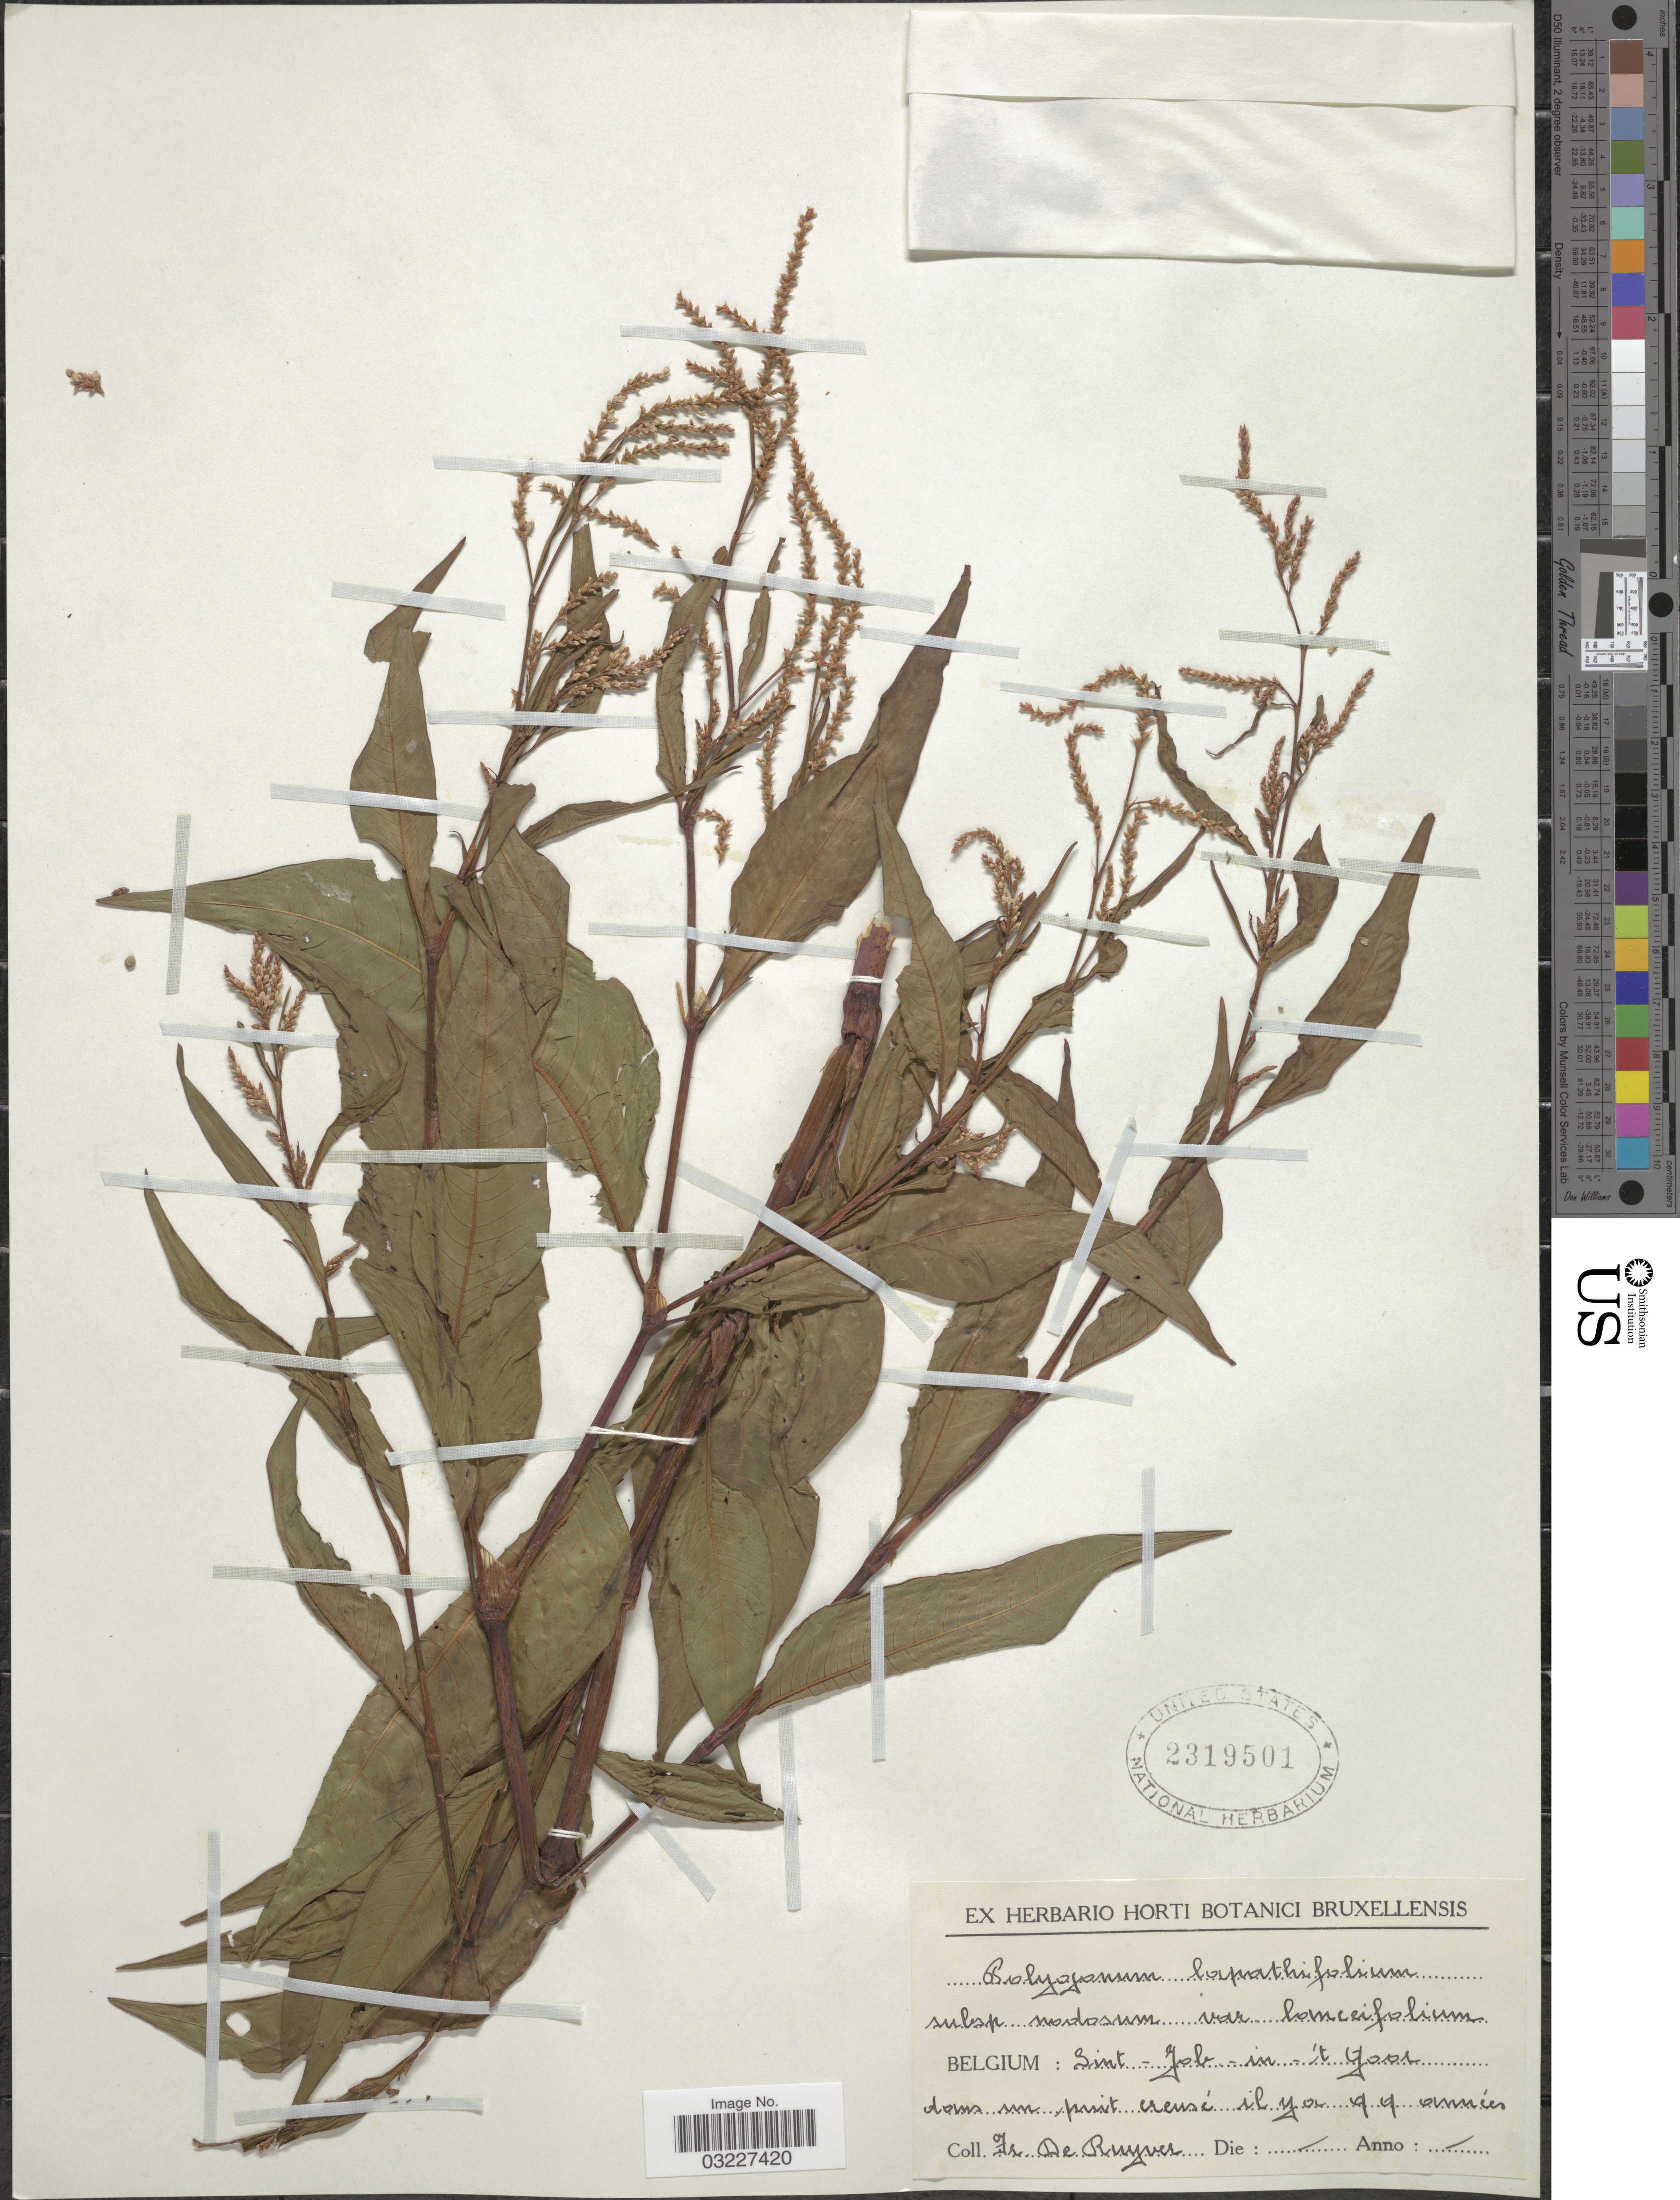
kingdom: Plantae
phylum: Tracheophyta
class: Magnoliopsida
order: Caryophyllales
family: Polygonaceae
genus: Polygonum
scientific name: Polygonum lapathifolium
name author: L.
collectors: D. Ruyver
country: Belgium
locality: Sint-Job-in-'t Goor.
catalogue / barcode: US 2319501